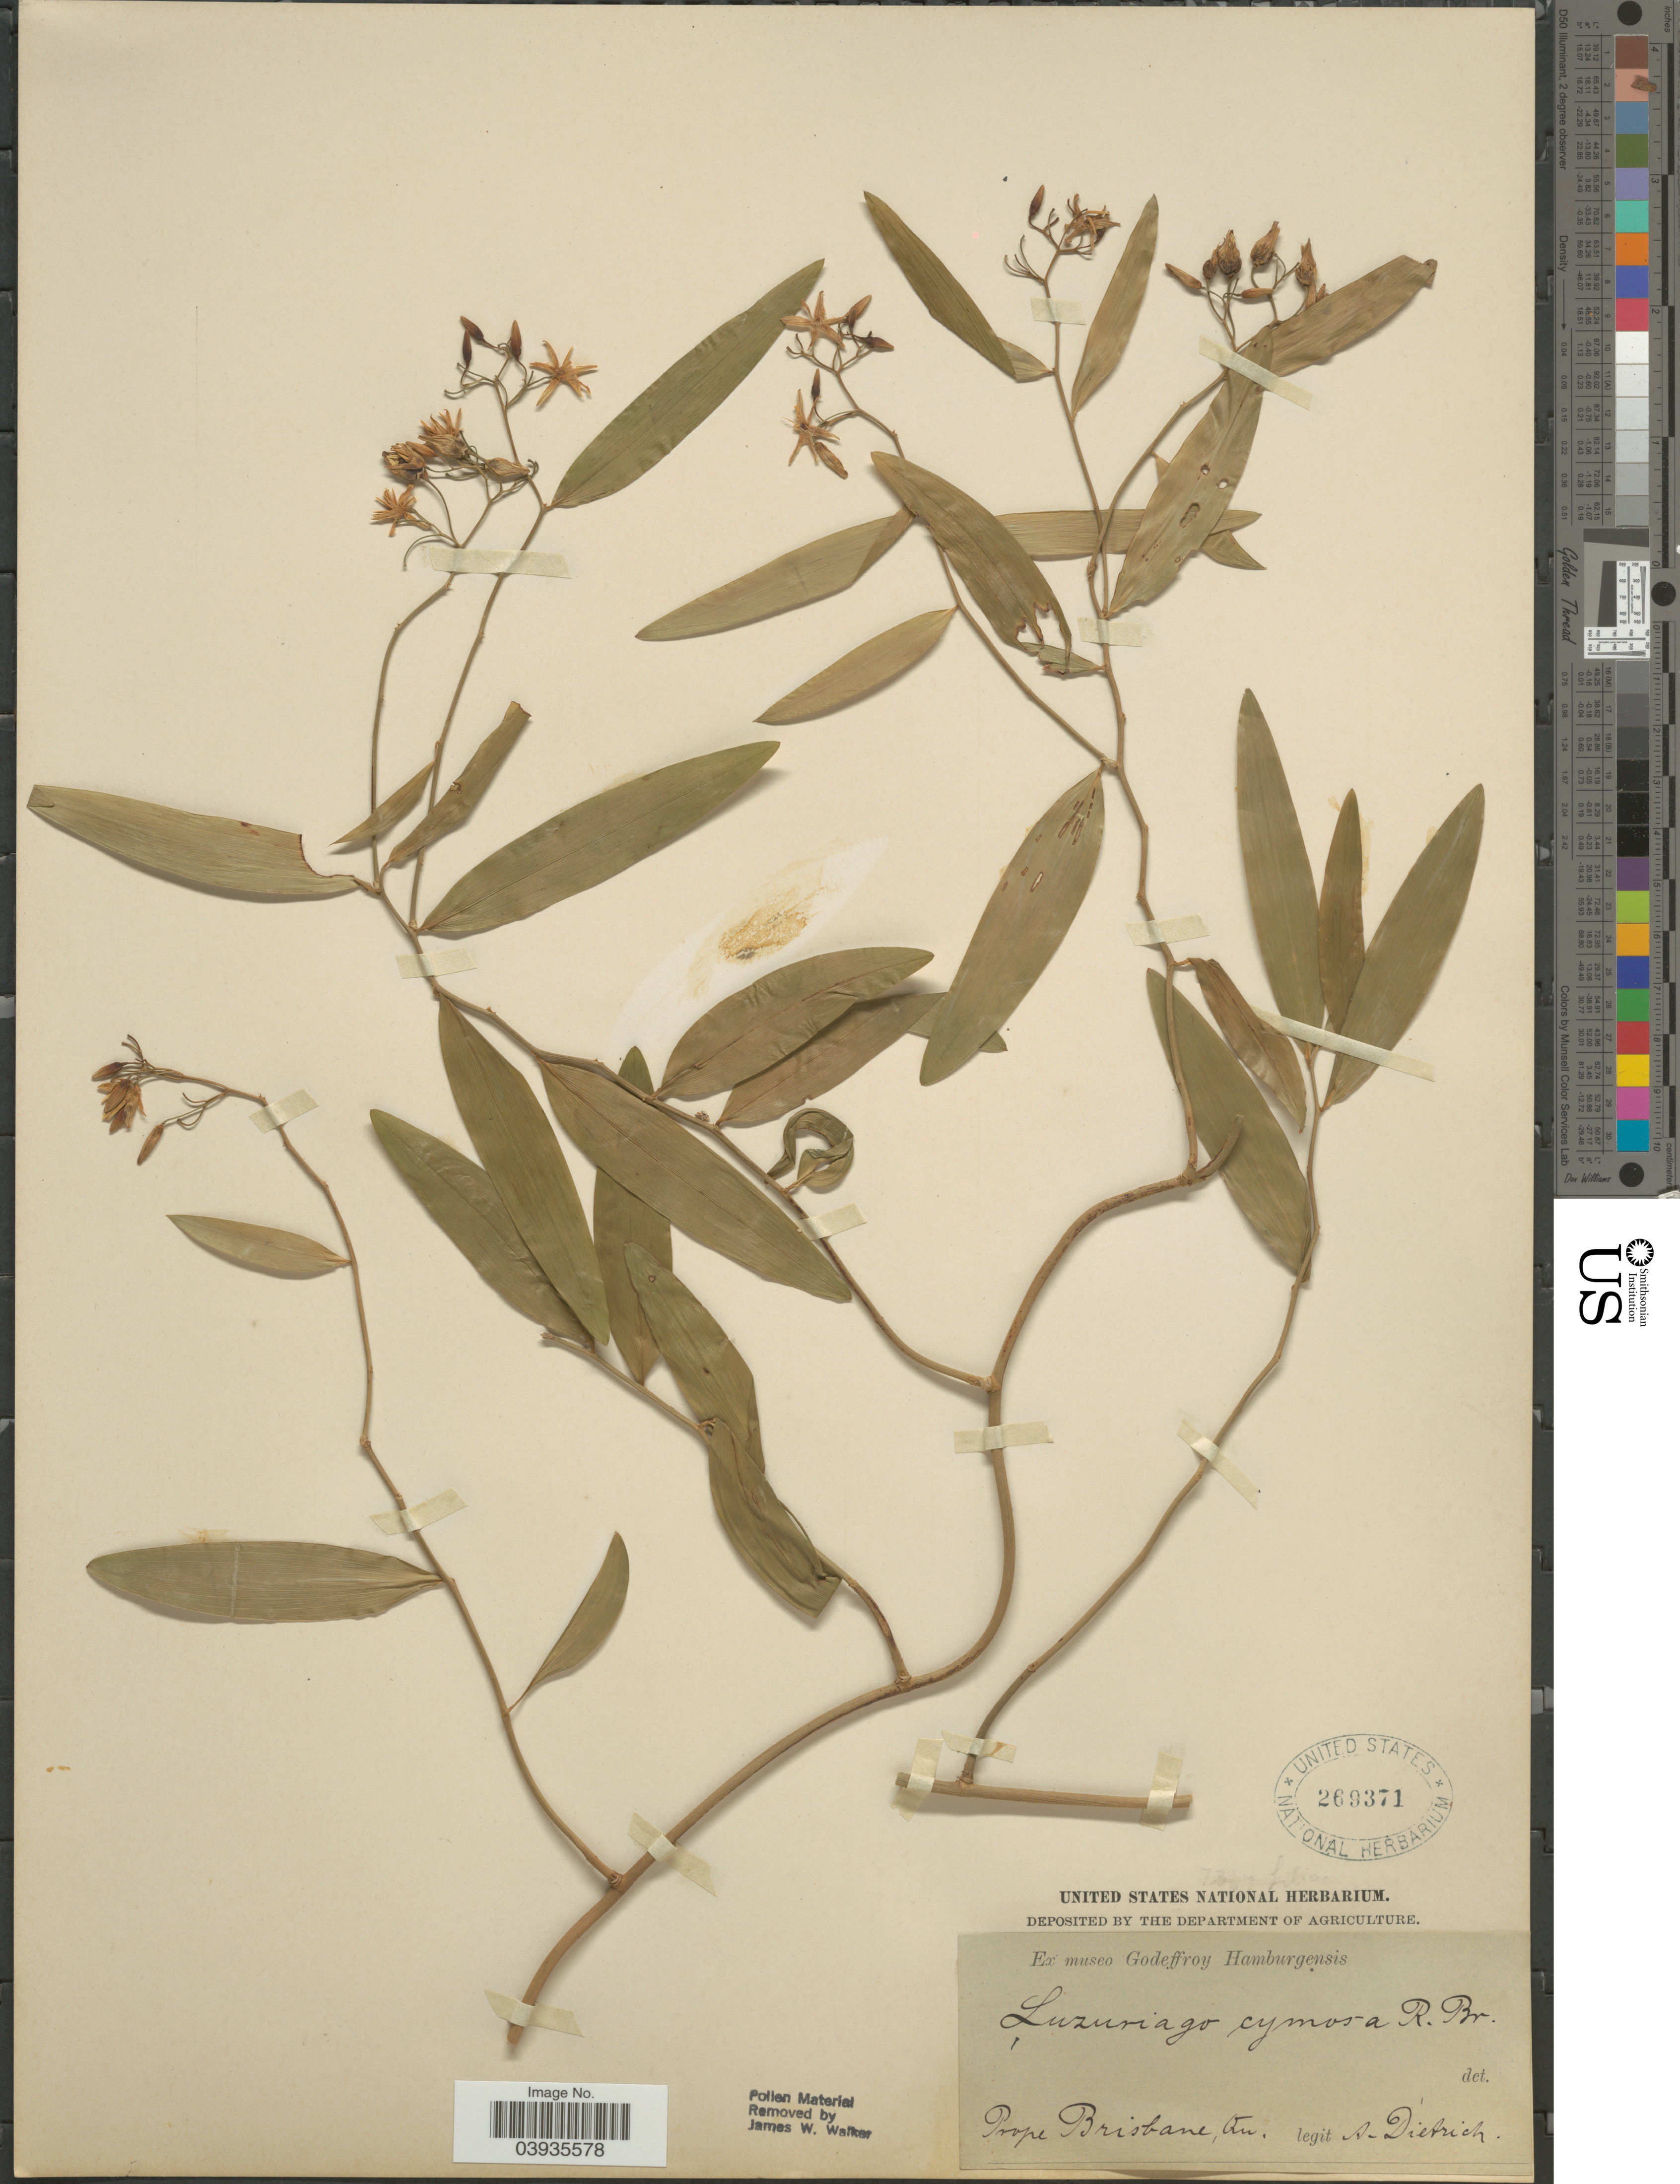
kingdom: Plantae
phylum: Tracheophyta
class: Liliopsida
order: Liliales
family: Alstroemeriaceae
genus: Luzuriaga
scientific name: Luzuriaga cymosa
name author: R. Br.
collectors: A. G. Dietrich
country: Australia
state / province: Queensland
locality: Prope Brisbane.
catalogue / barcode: US 969371